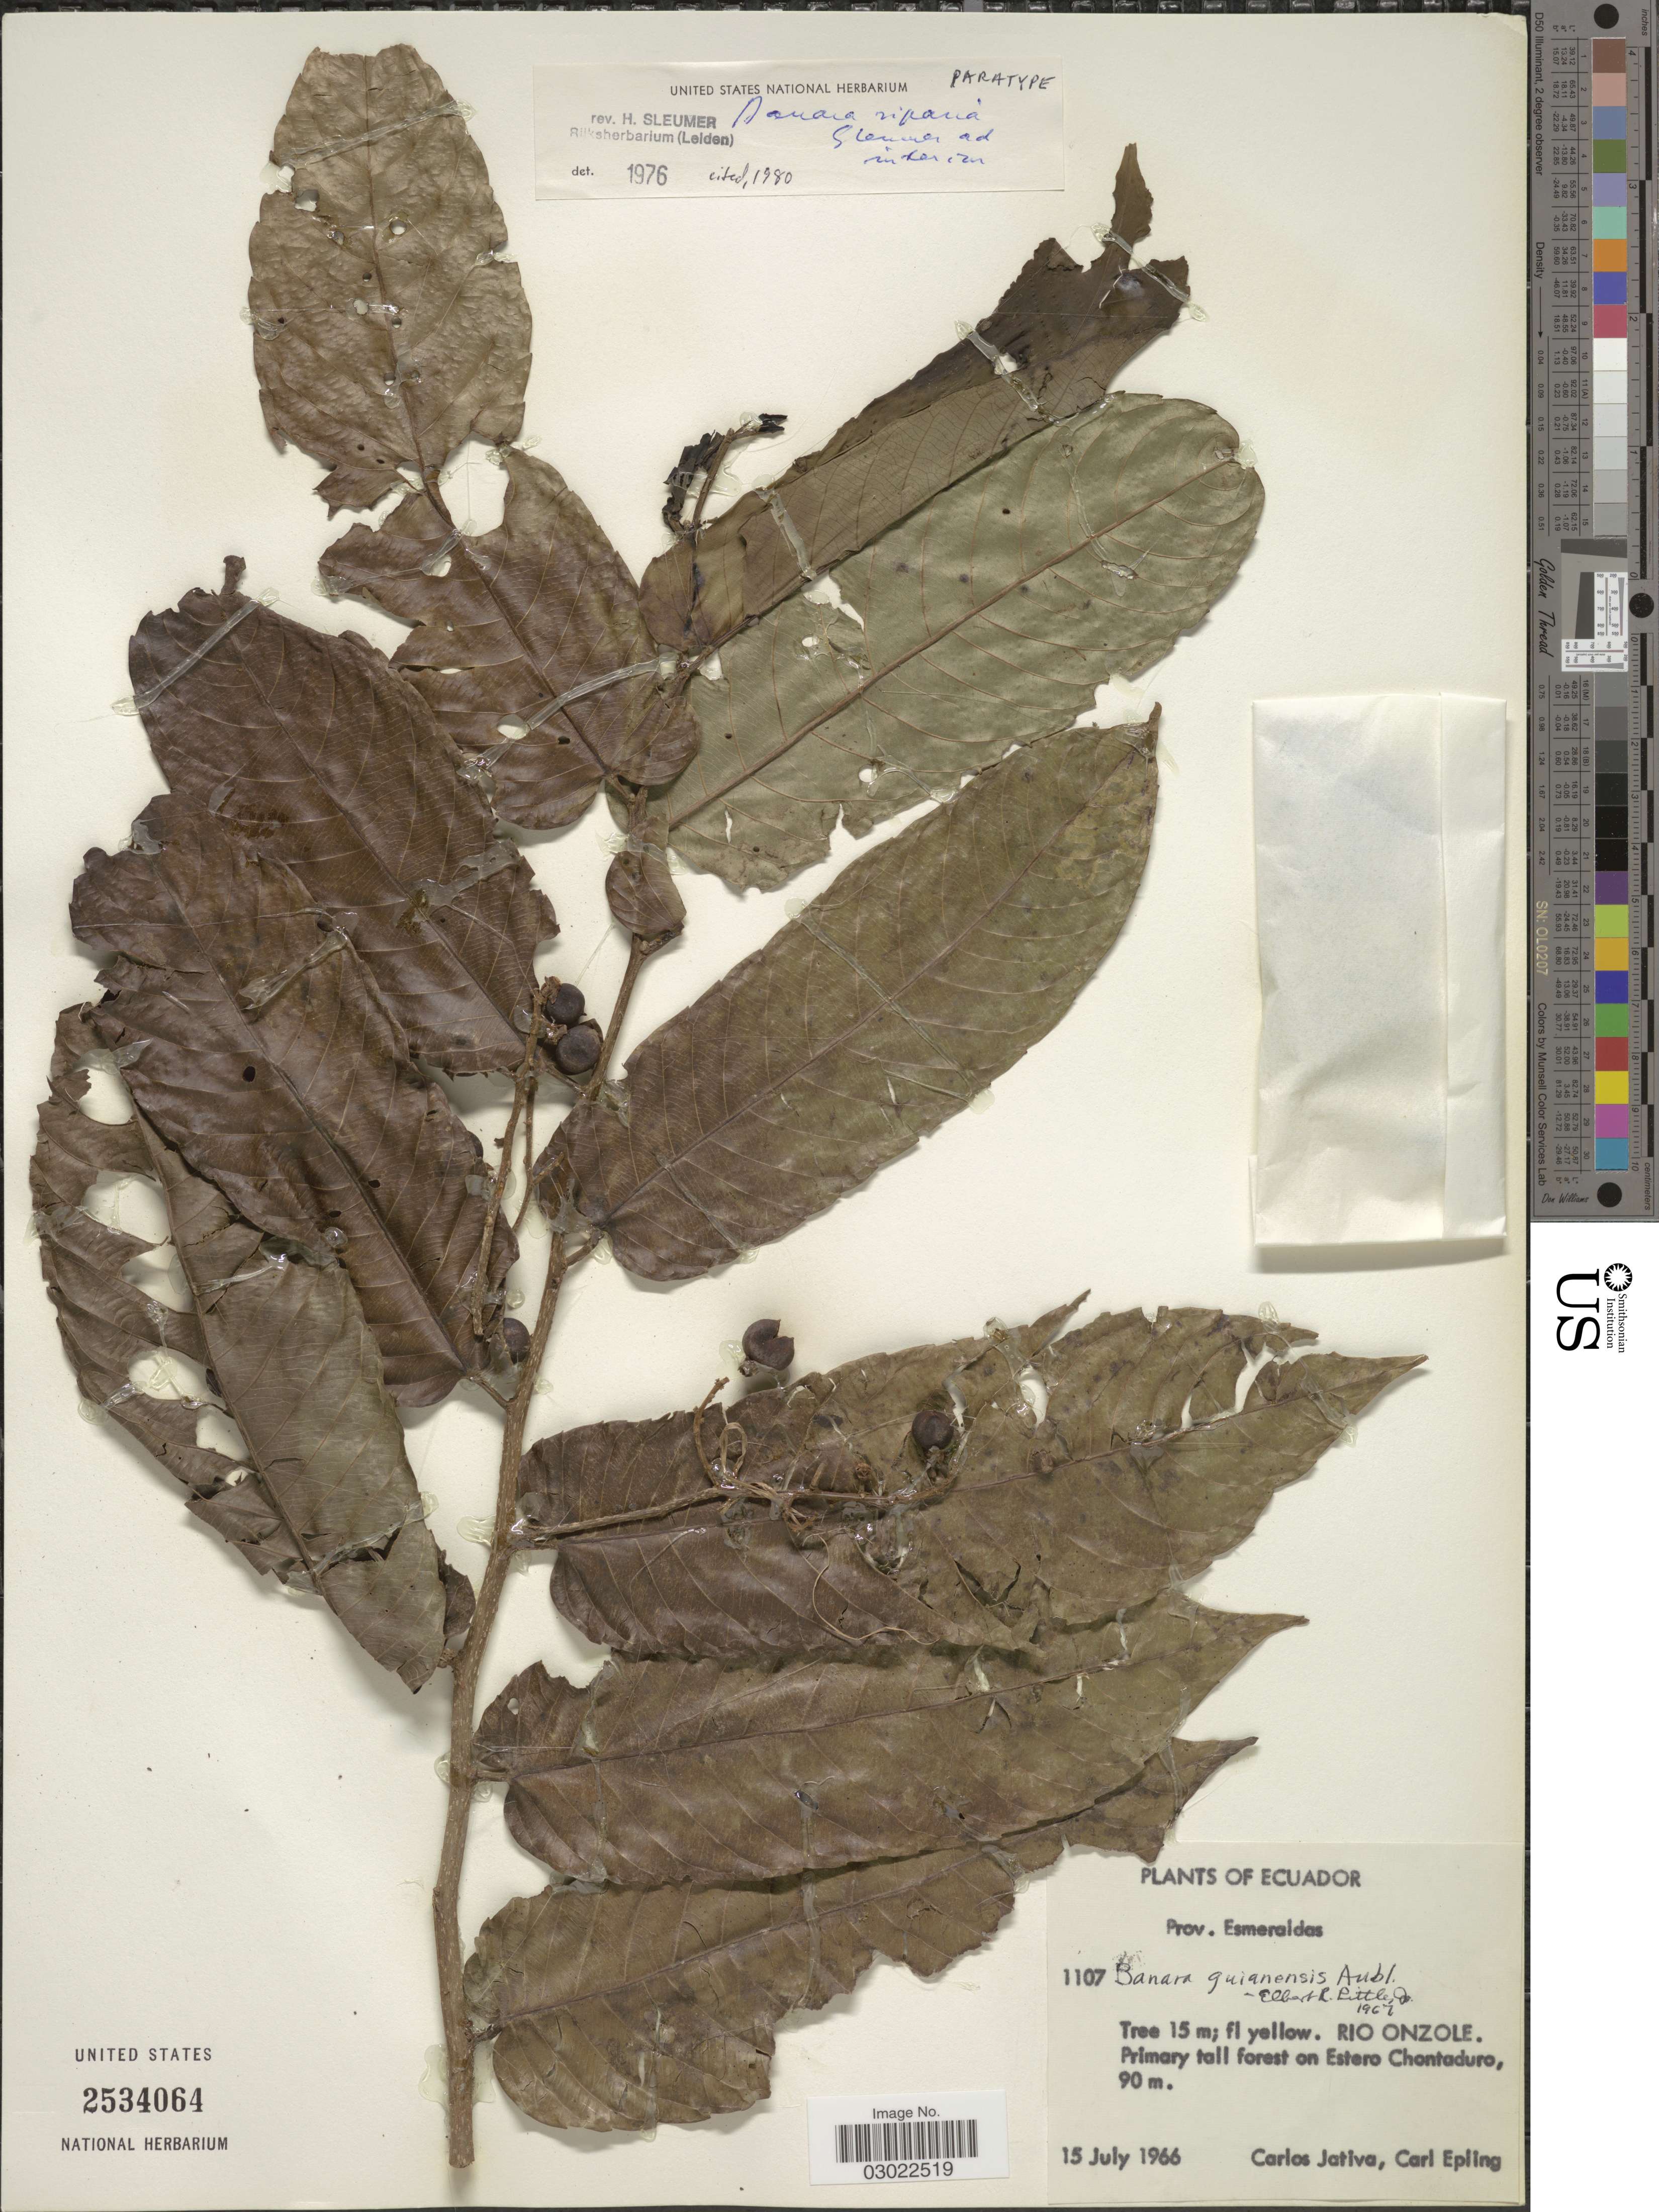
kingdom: Plantae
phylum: Tracheophyta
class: Magnoliopsida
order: Malpighiales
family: Salicaceae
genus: Banara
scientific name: Banara riparia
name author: Sleumer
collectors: C. D. Játiva & C. C. Epling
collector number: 1107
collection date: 1966-07-15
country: Ecuador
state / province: Esmeraldas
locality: Rio Onzole. Primary tall forest on Estero Chontaduro.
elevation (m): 90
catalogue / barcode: US 2534064